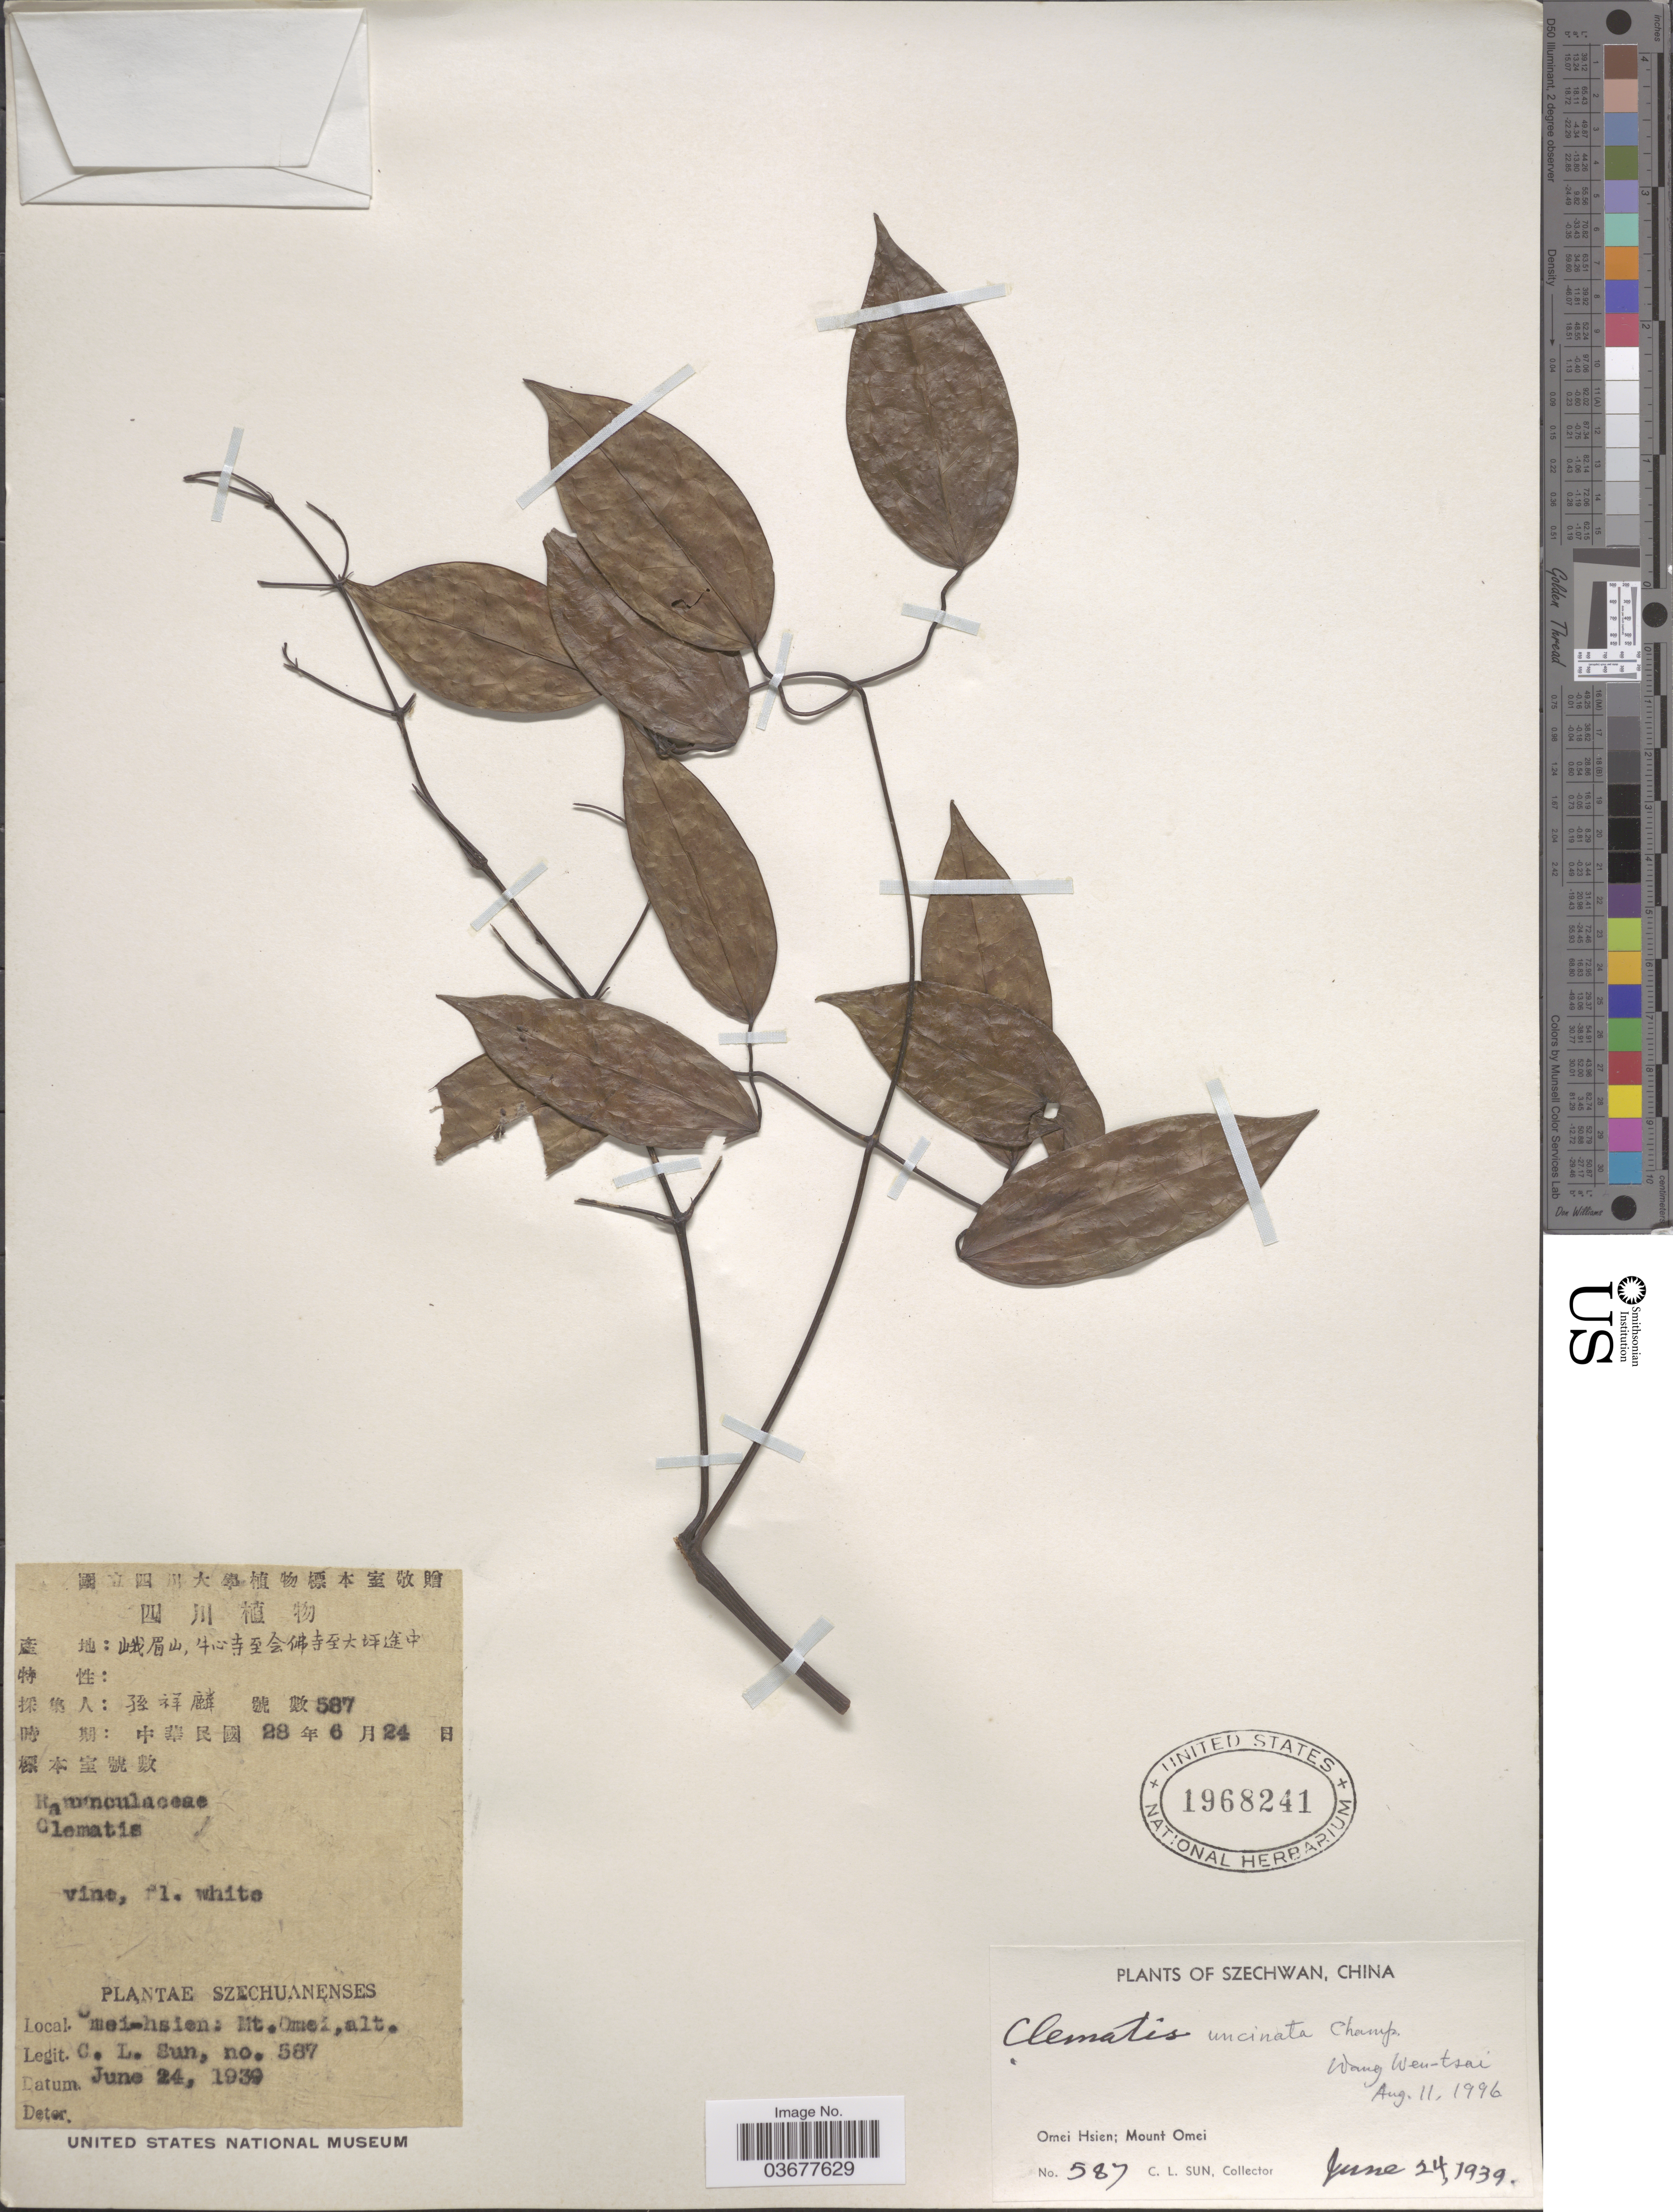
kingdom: Plantae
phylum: Tracheophyta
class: Magnoliopsida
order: Ranunculales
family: Ranunculaceae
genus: Clematis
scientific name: Clematis uncinata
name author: Champ. ex Benth.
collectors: C. Sun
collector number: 587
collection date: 1939-06-24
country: China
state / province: Sichuan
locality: Szechwan. Szechuanenses. Omei Hsien; Mount Omei.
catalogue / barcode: US 1968241